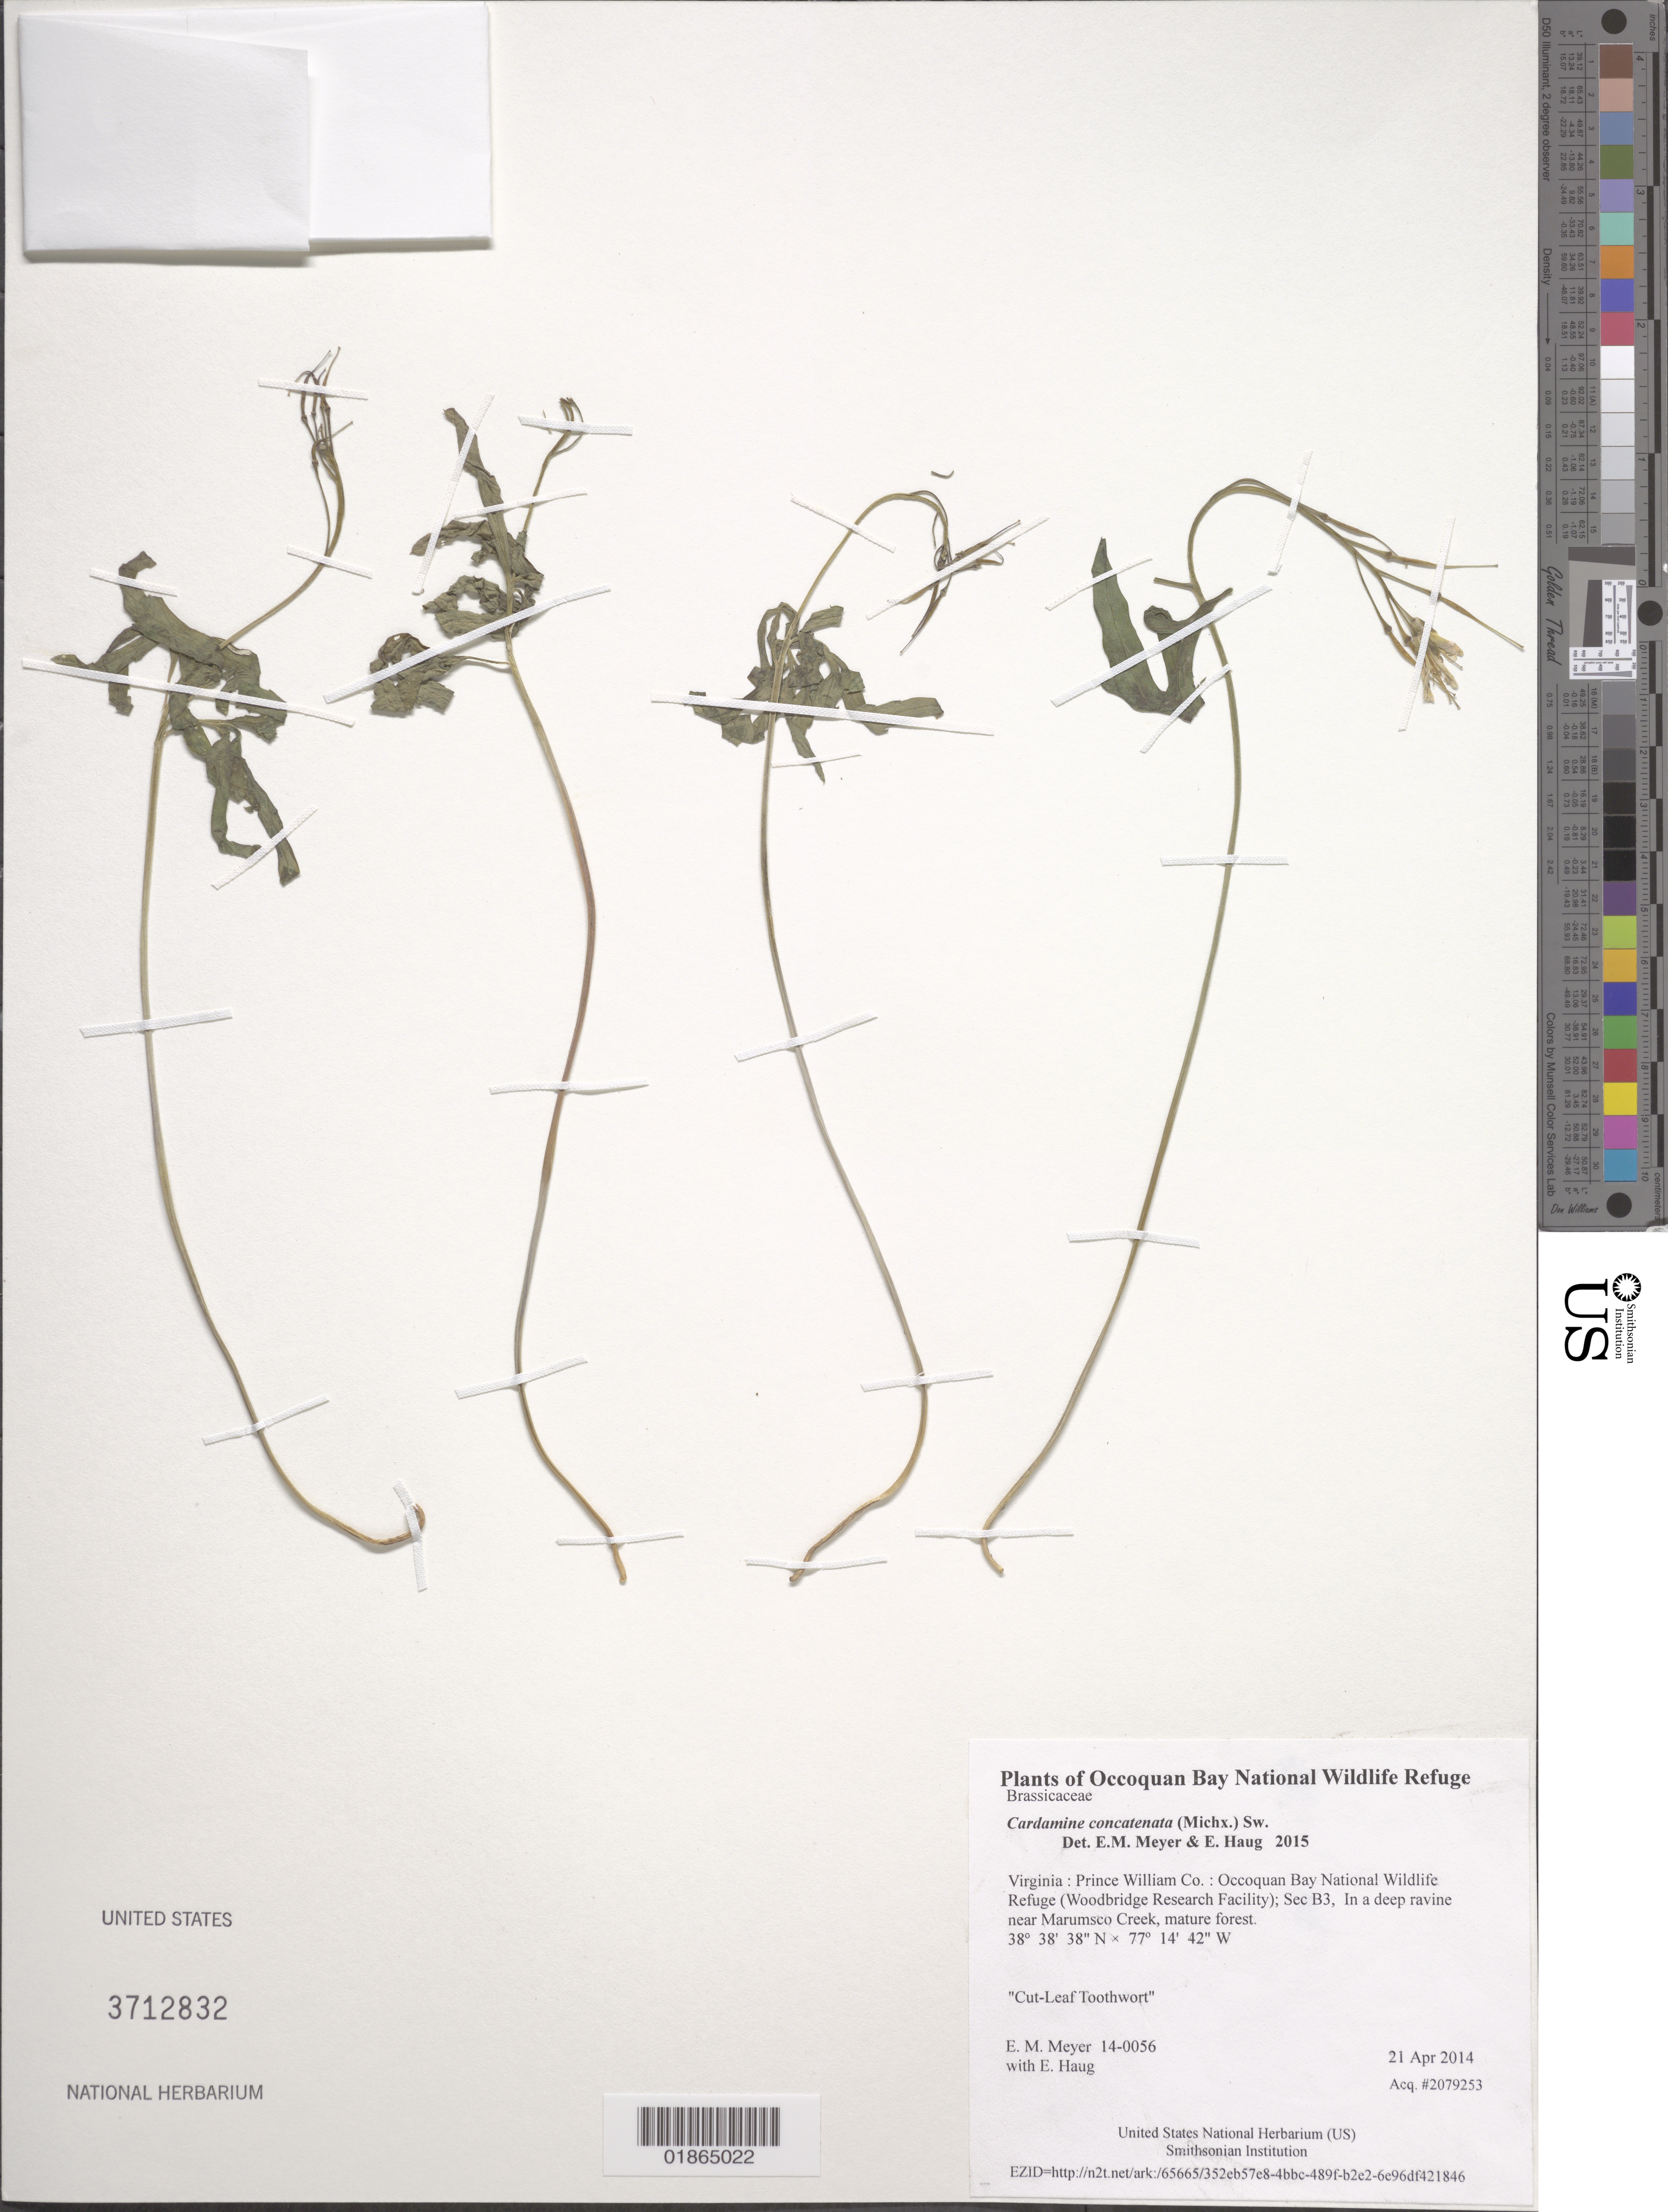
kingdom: Plantae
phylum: Tracheophyta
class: Magnoliopsida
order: Brassicales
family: Brassicaceae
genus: Cardamine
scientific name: Cardamine concatenata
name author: (Michx.) Sw.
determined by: Meyer, E. M.; Haug, E.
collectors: E. M. Meyer & E. Haug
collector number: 14-0056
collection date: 2014-04-21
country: United States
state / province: Virginia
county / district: Prince William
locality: Occoquan Bay National Wildlife Refuge (Woodbridge Research Facility); Sec B3, In a deep ravine near Marumsco Creek, mature forest.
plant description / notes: Cut-Leaf Toothwort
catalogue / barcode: US 3712832